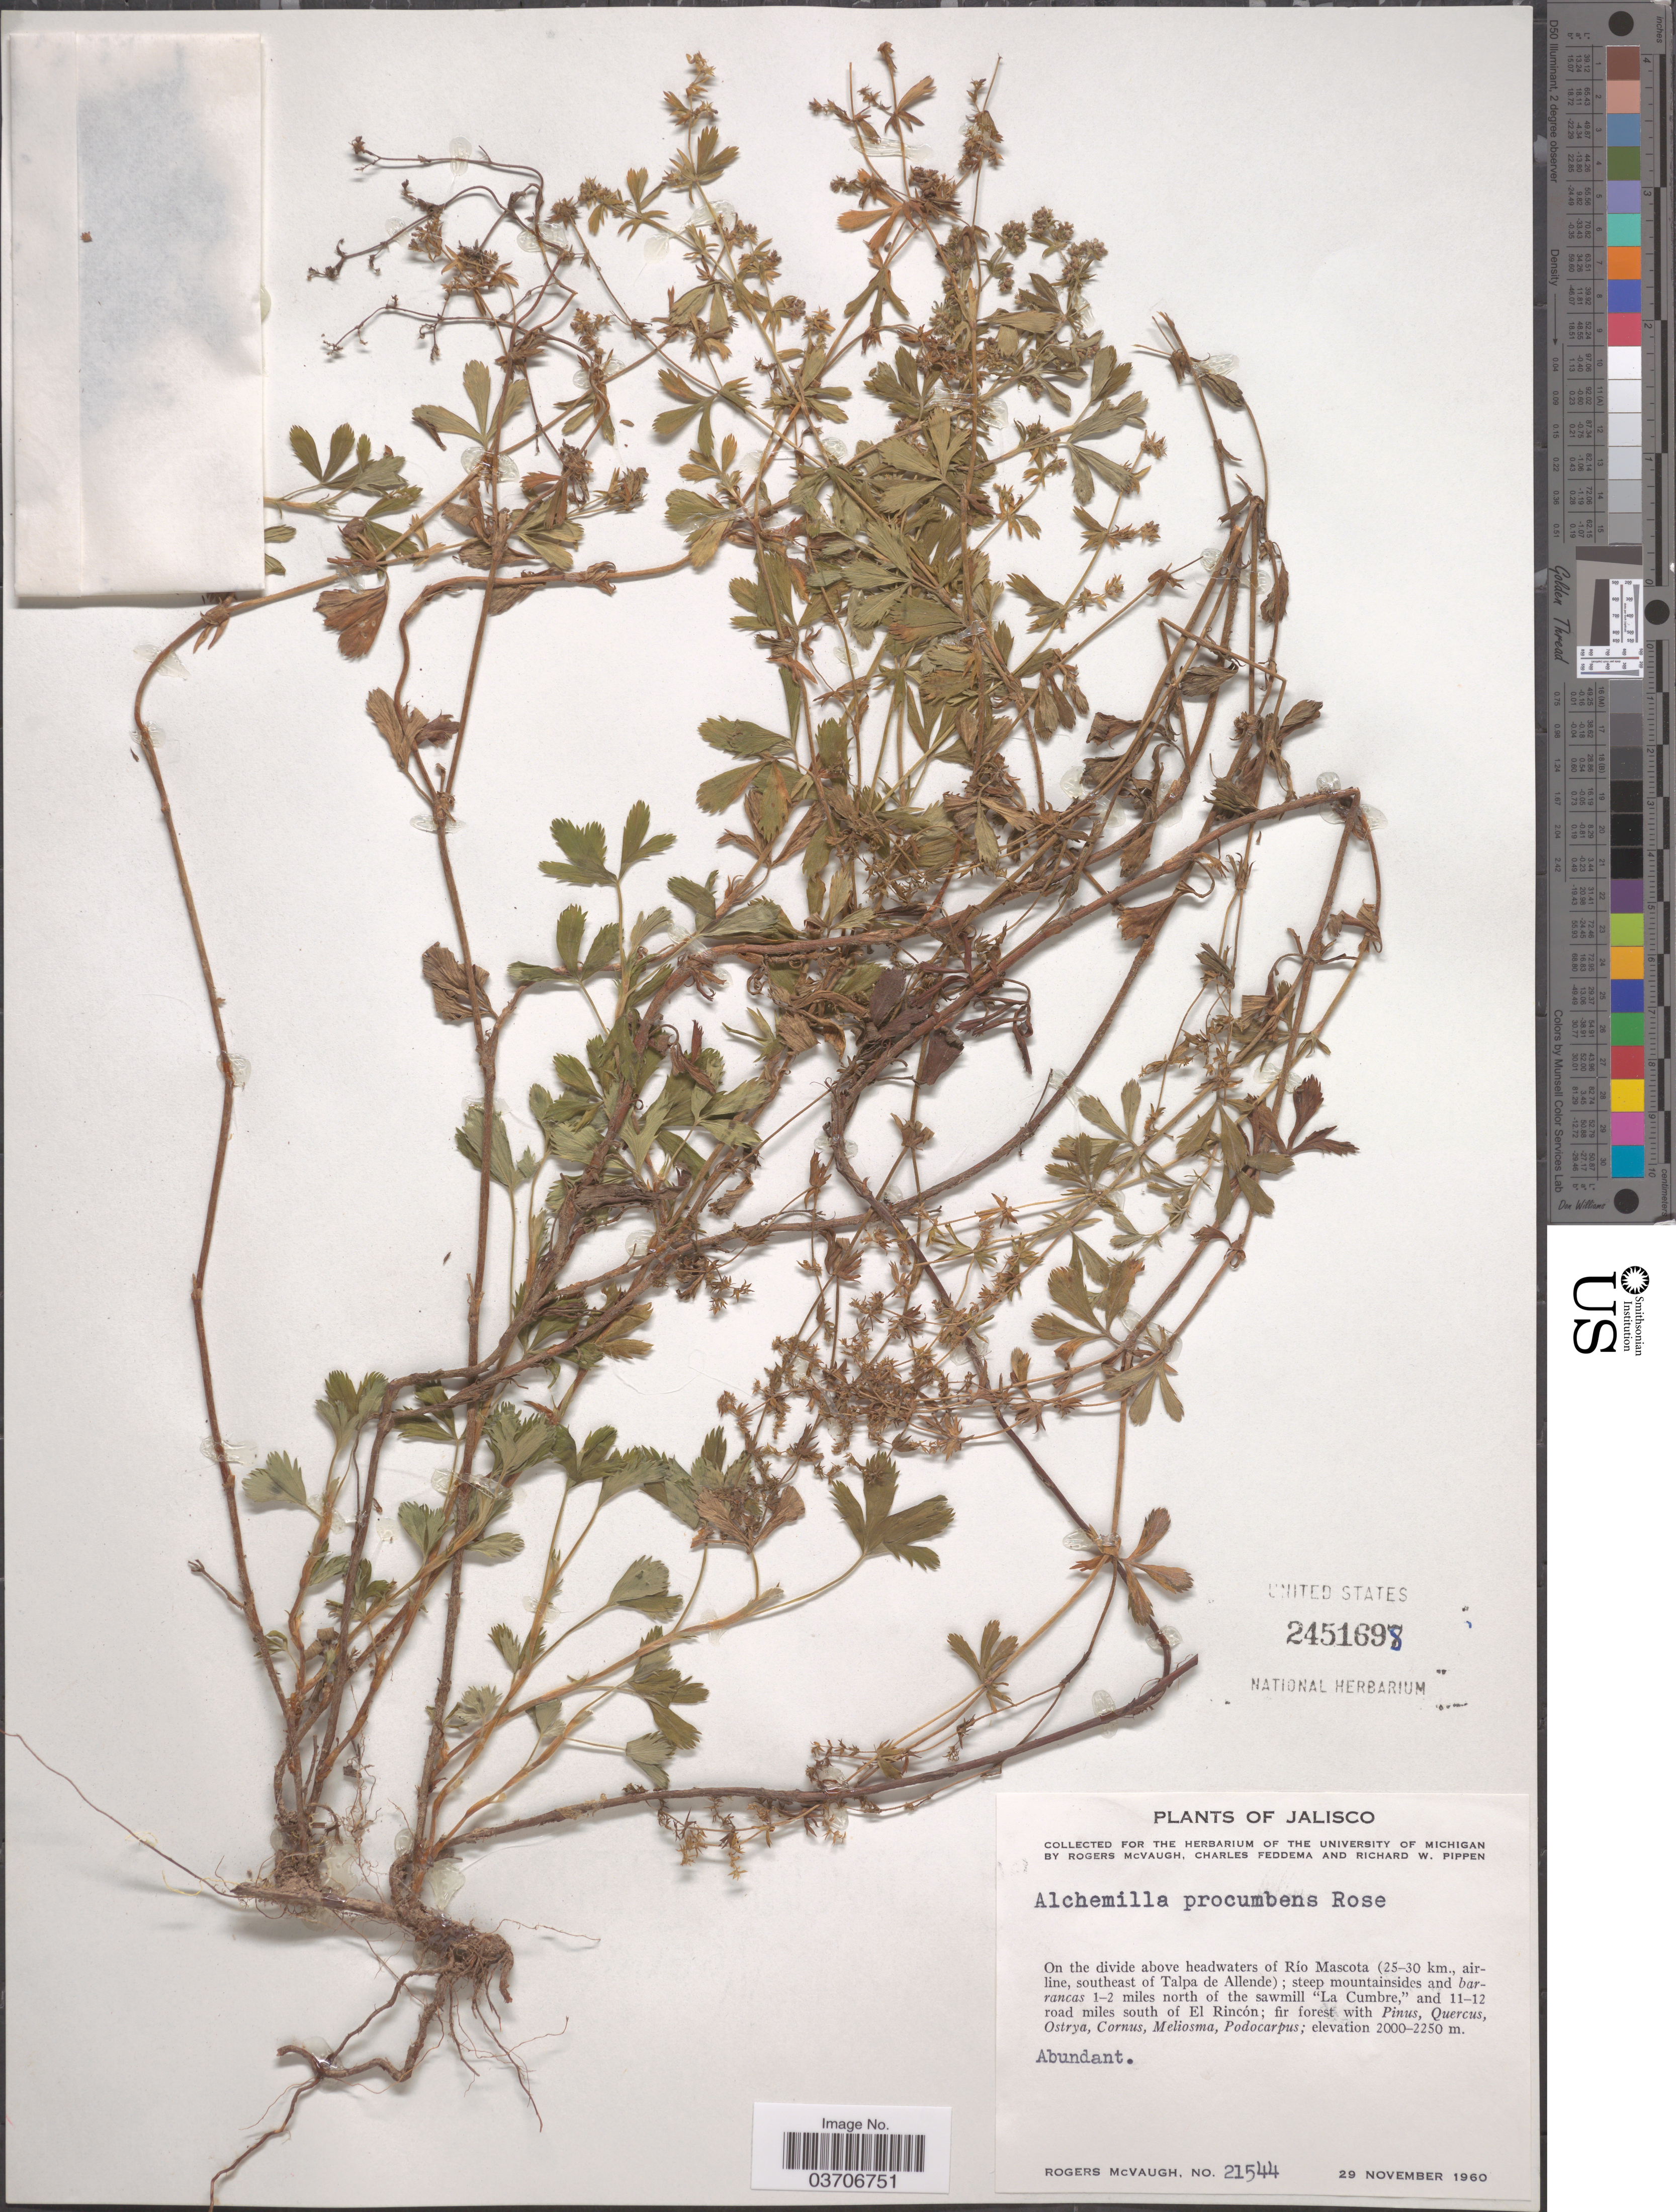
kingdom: Plantae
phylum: Tracheophyta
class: Magnoliopsida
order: Rosales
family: Rosaceae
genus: Lachemilla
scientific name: Lachemilla procumbens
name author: (Rose) Rydb.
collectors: R. McVaugh, C. Feddema & R. W. Pippen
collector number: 21544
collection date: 1960-11-29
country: Mexico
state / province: Jalisco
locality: On the divide above headwaters of Río Mascota (25-30 km., airline, southeast of Talpa de Allende); steep mountainsides and barrancas 1-2 miles north of the sawmill "La Cumbre," and 11-12 road miles south of El Rincón.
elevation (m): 2000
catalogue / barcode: US 2451698